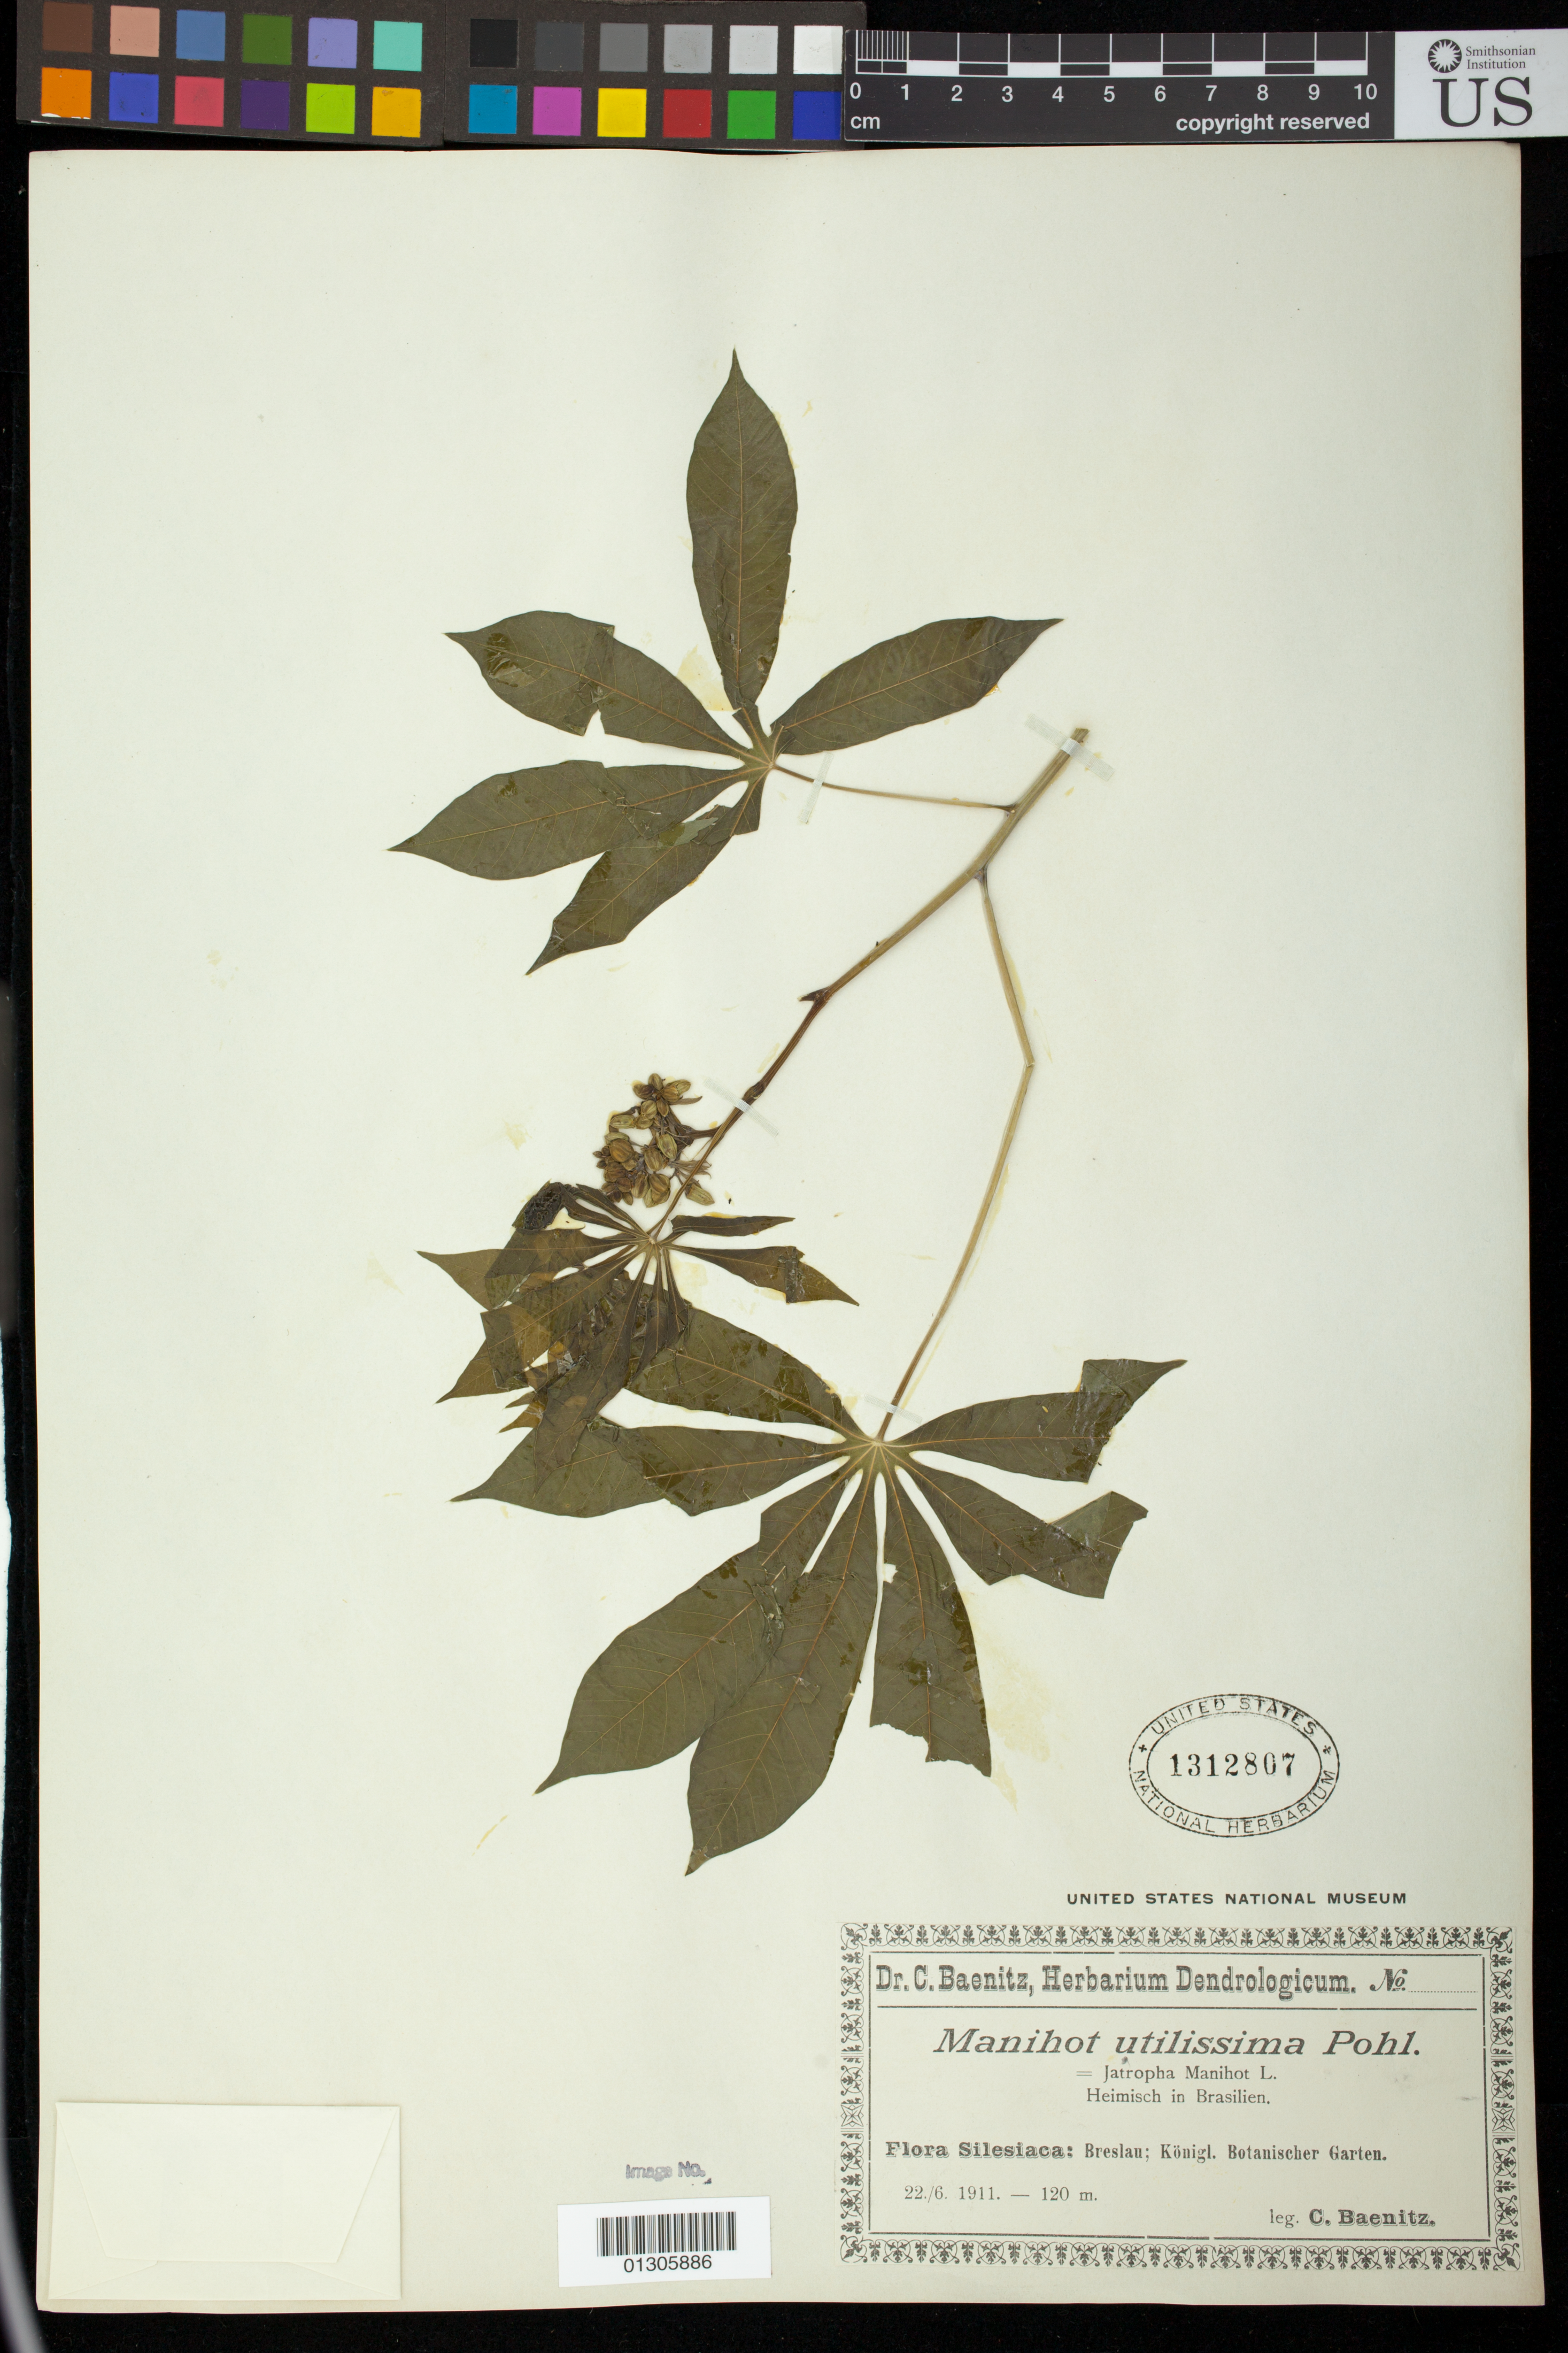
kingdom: Plantae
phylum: Tracheophyta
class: Magnoliopsida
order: Malpighiales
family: Euphorbiaceae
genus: Manihot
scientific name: Manihot grahamii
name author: Hook.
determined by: Mendoza, M.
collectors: C. G. Baenitz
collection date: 1911-06-22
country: Poland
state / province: Dolnoslaskie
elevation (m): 120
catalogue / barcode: US 1312807